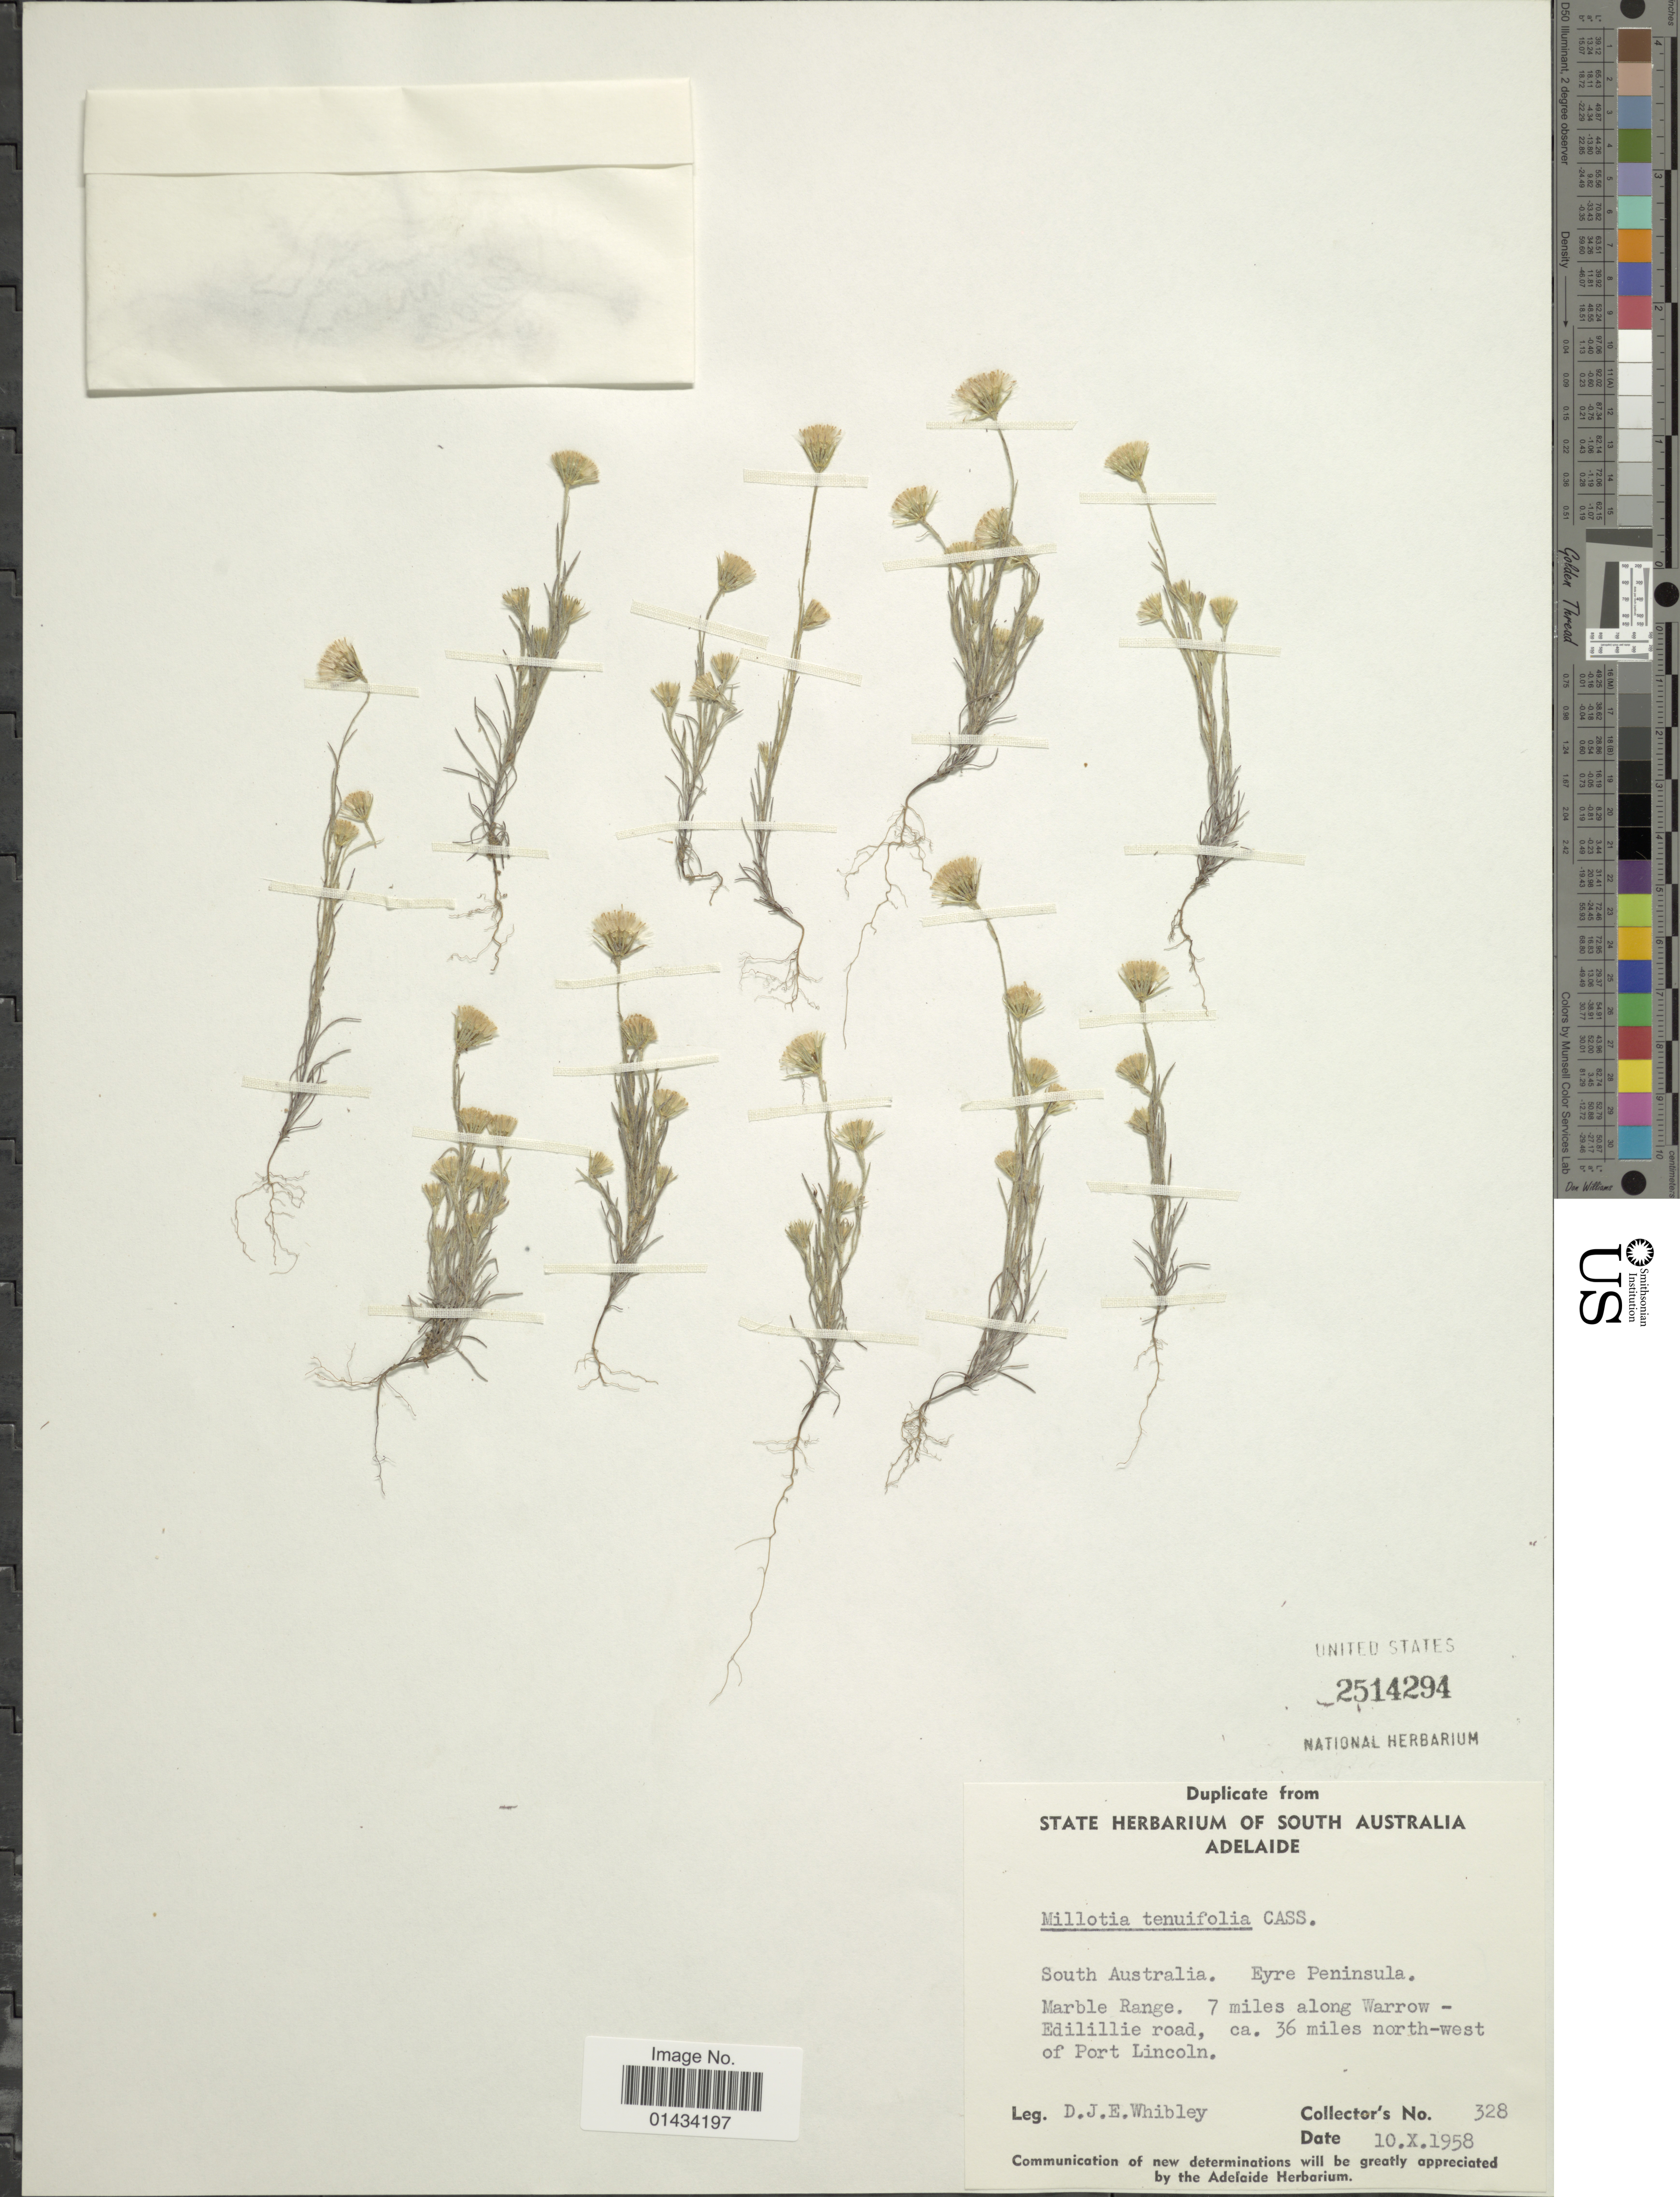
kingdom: Plantae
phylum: Tracheophyta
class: Magnoliopsida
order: Asterales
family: Asteraceae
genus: Millotia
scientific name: Millotia tenuifolia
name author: Cass.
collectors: D. Whibley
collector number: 328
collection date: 1958-10-10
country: Australia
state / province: South Australia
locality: Eyre Peninsula, Marble Range, 7 miles along Warrow-Edilillie road, ca. 36 miles north-west of Port Lincoln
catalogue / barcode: US 2514294